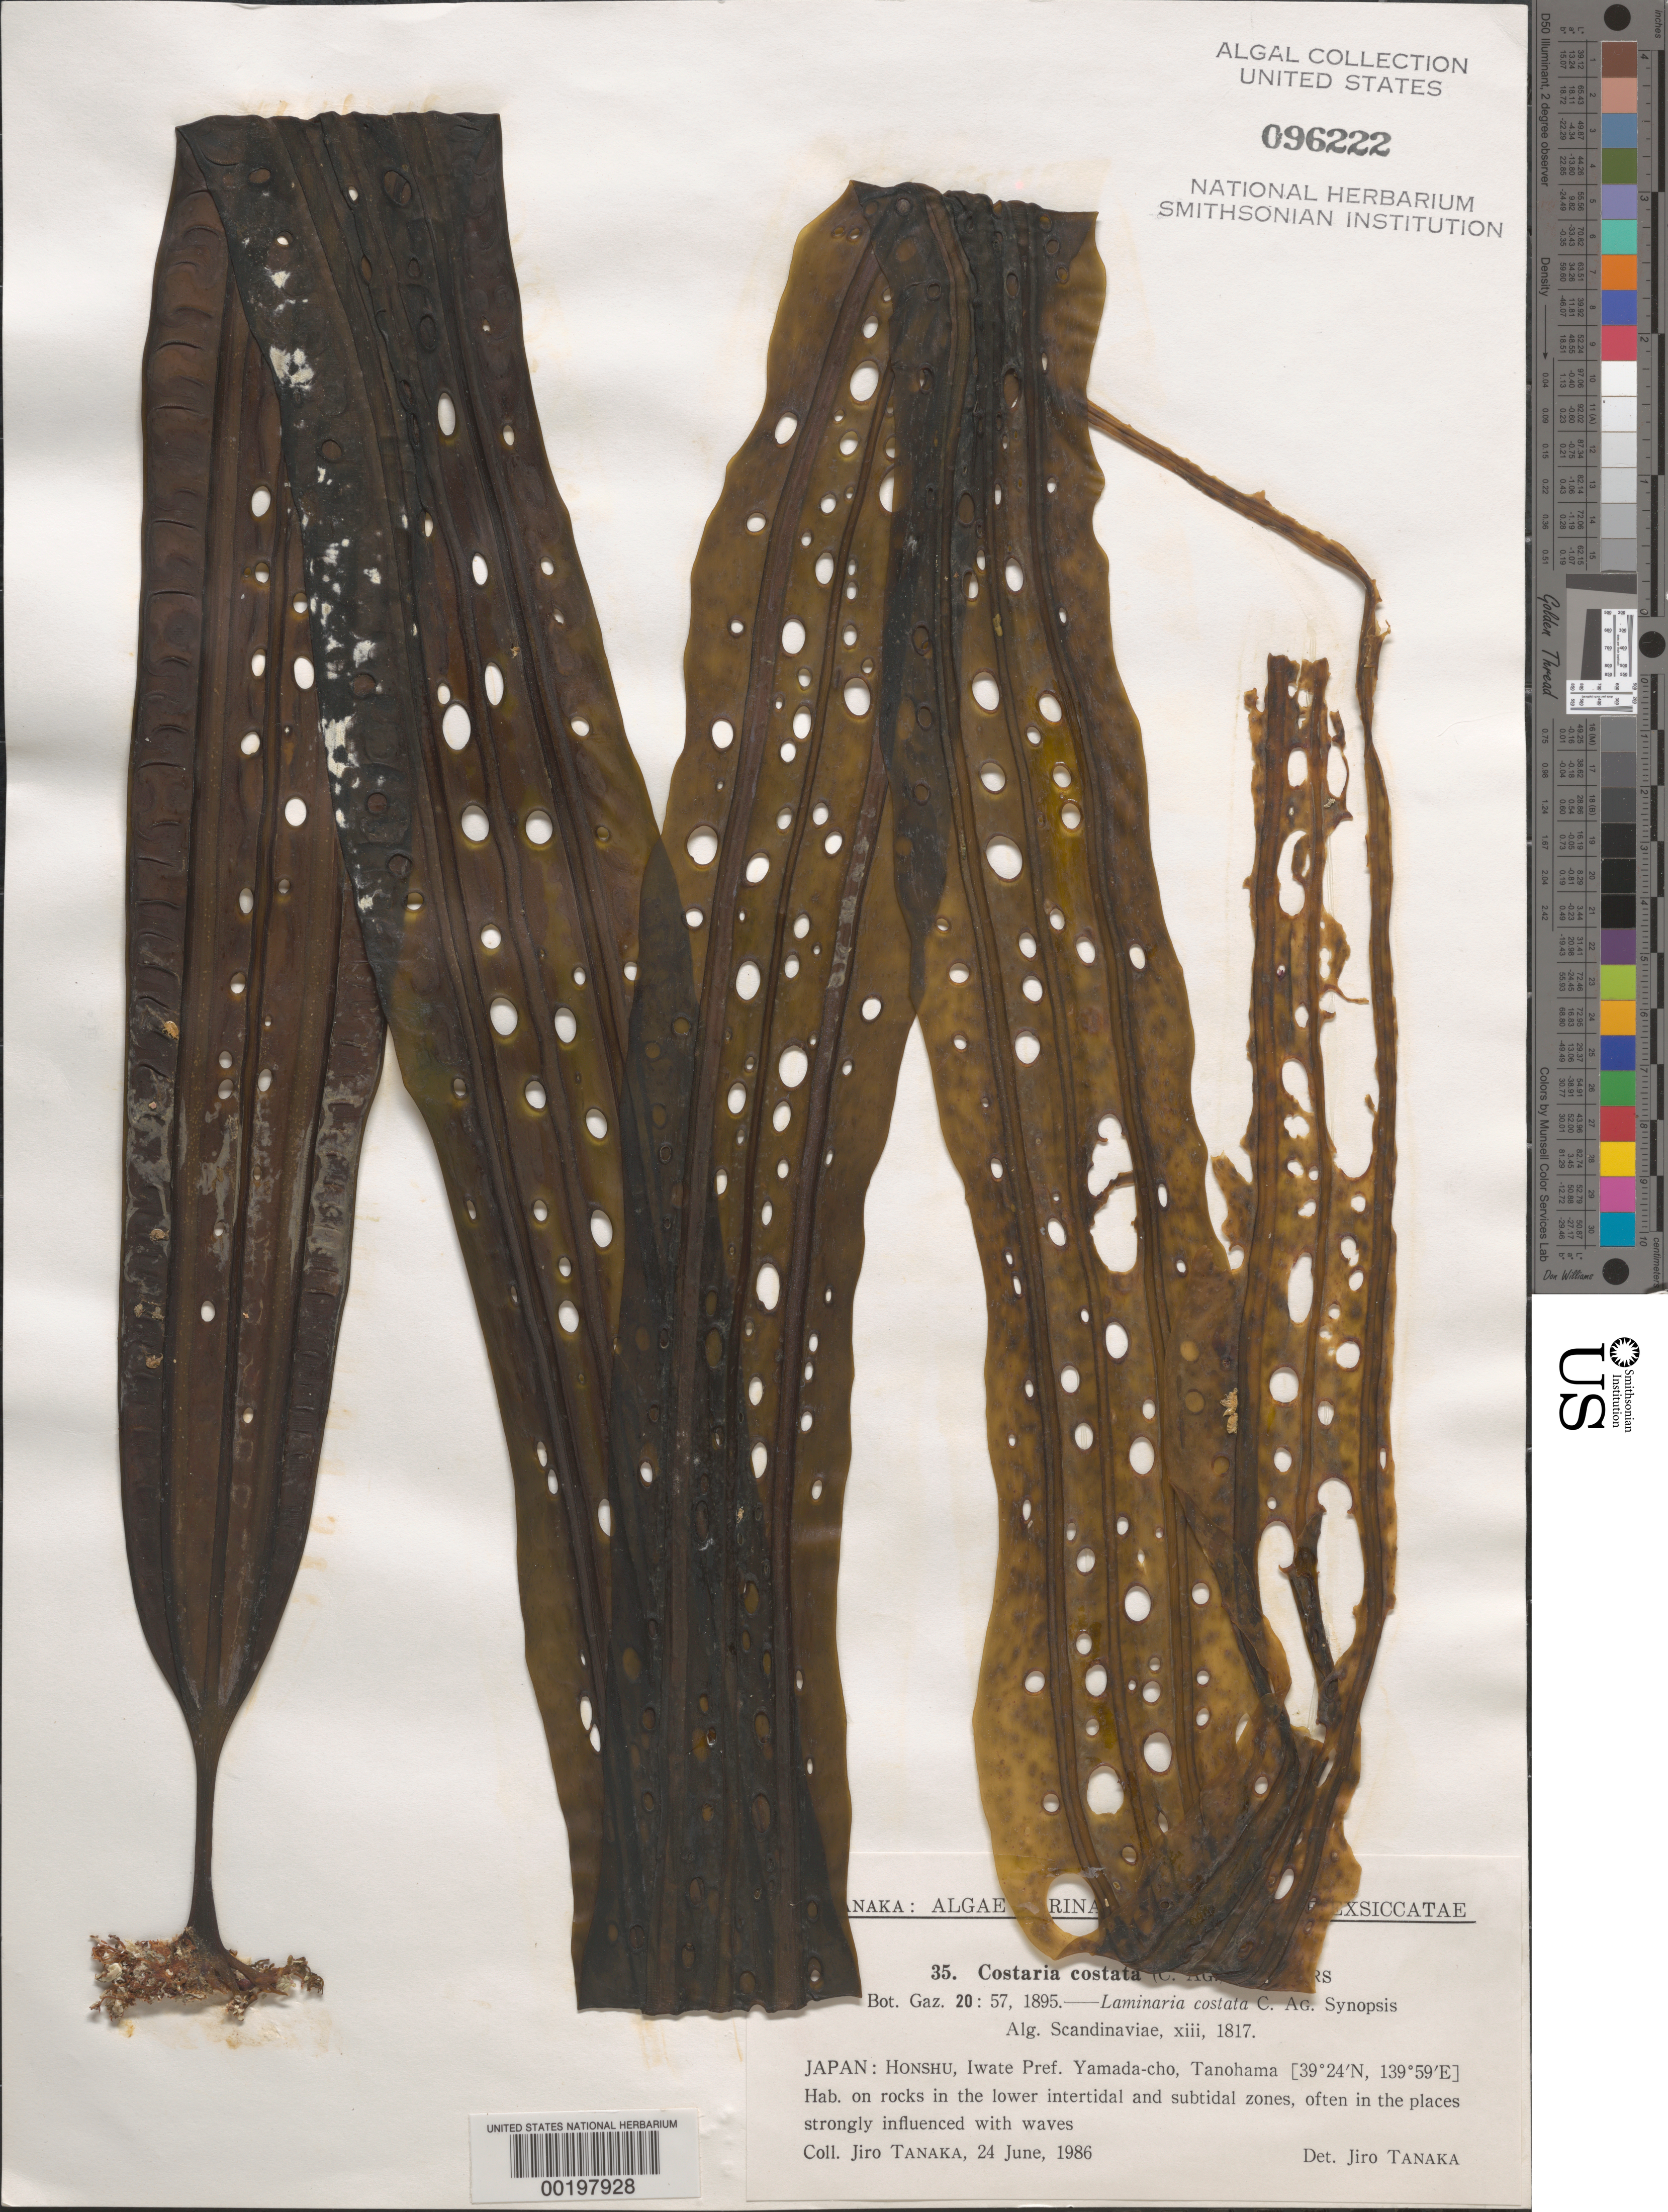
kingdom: Chromista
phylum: Ochrophyta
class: Phaeophyceae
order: Laminariales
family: Costariaceae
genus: Costaria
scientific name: Costaria costata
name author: (C. Agardh) D.A. Saunders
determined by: Tanaka, J.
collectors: J. Tanaka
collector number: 35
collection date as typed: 24 Jun 1986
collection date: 1986-06-24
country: Japan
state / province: Iwate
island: Honshu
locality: Tanohama, Yamada-cho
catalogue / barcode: US 96222